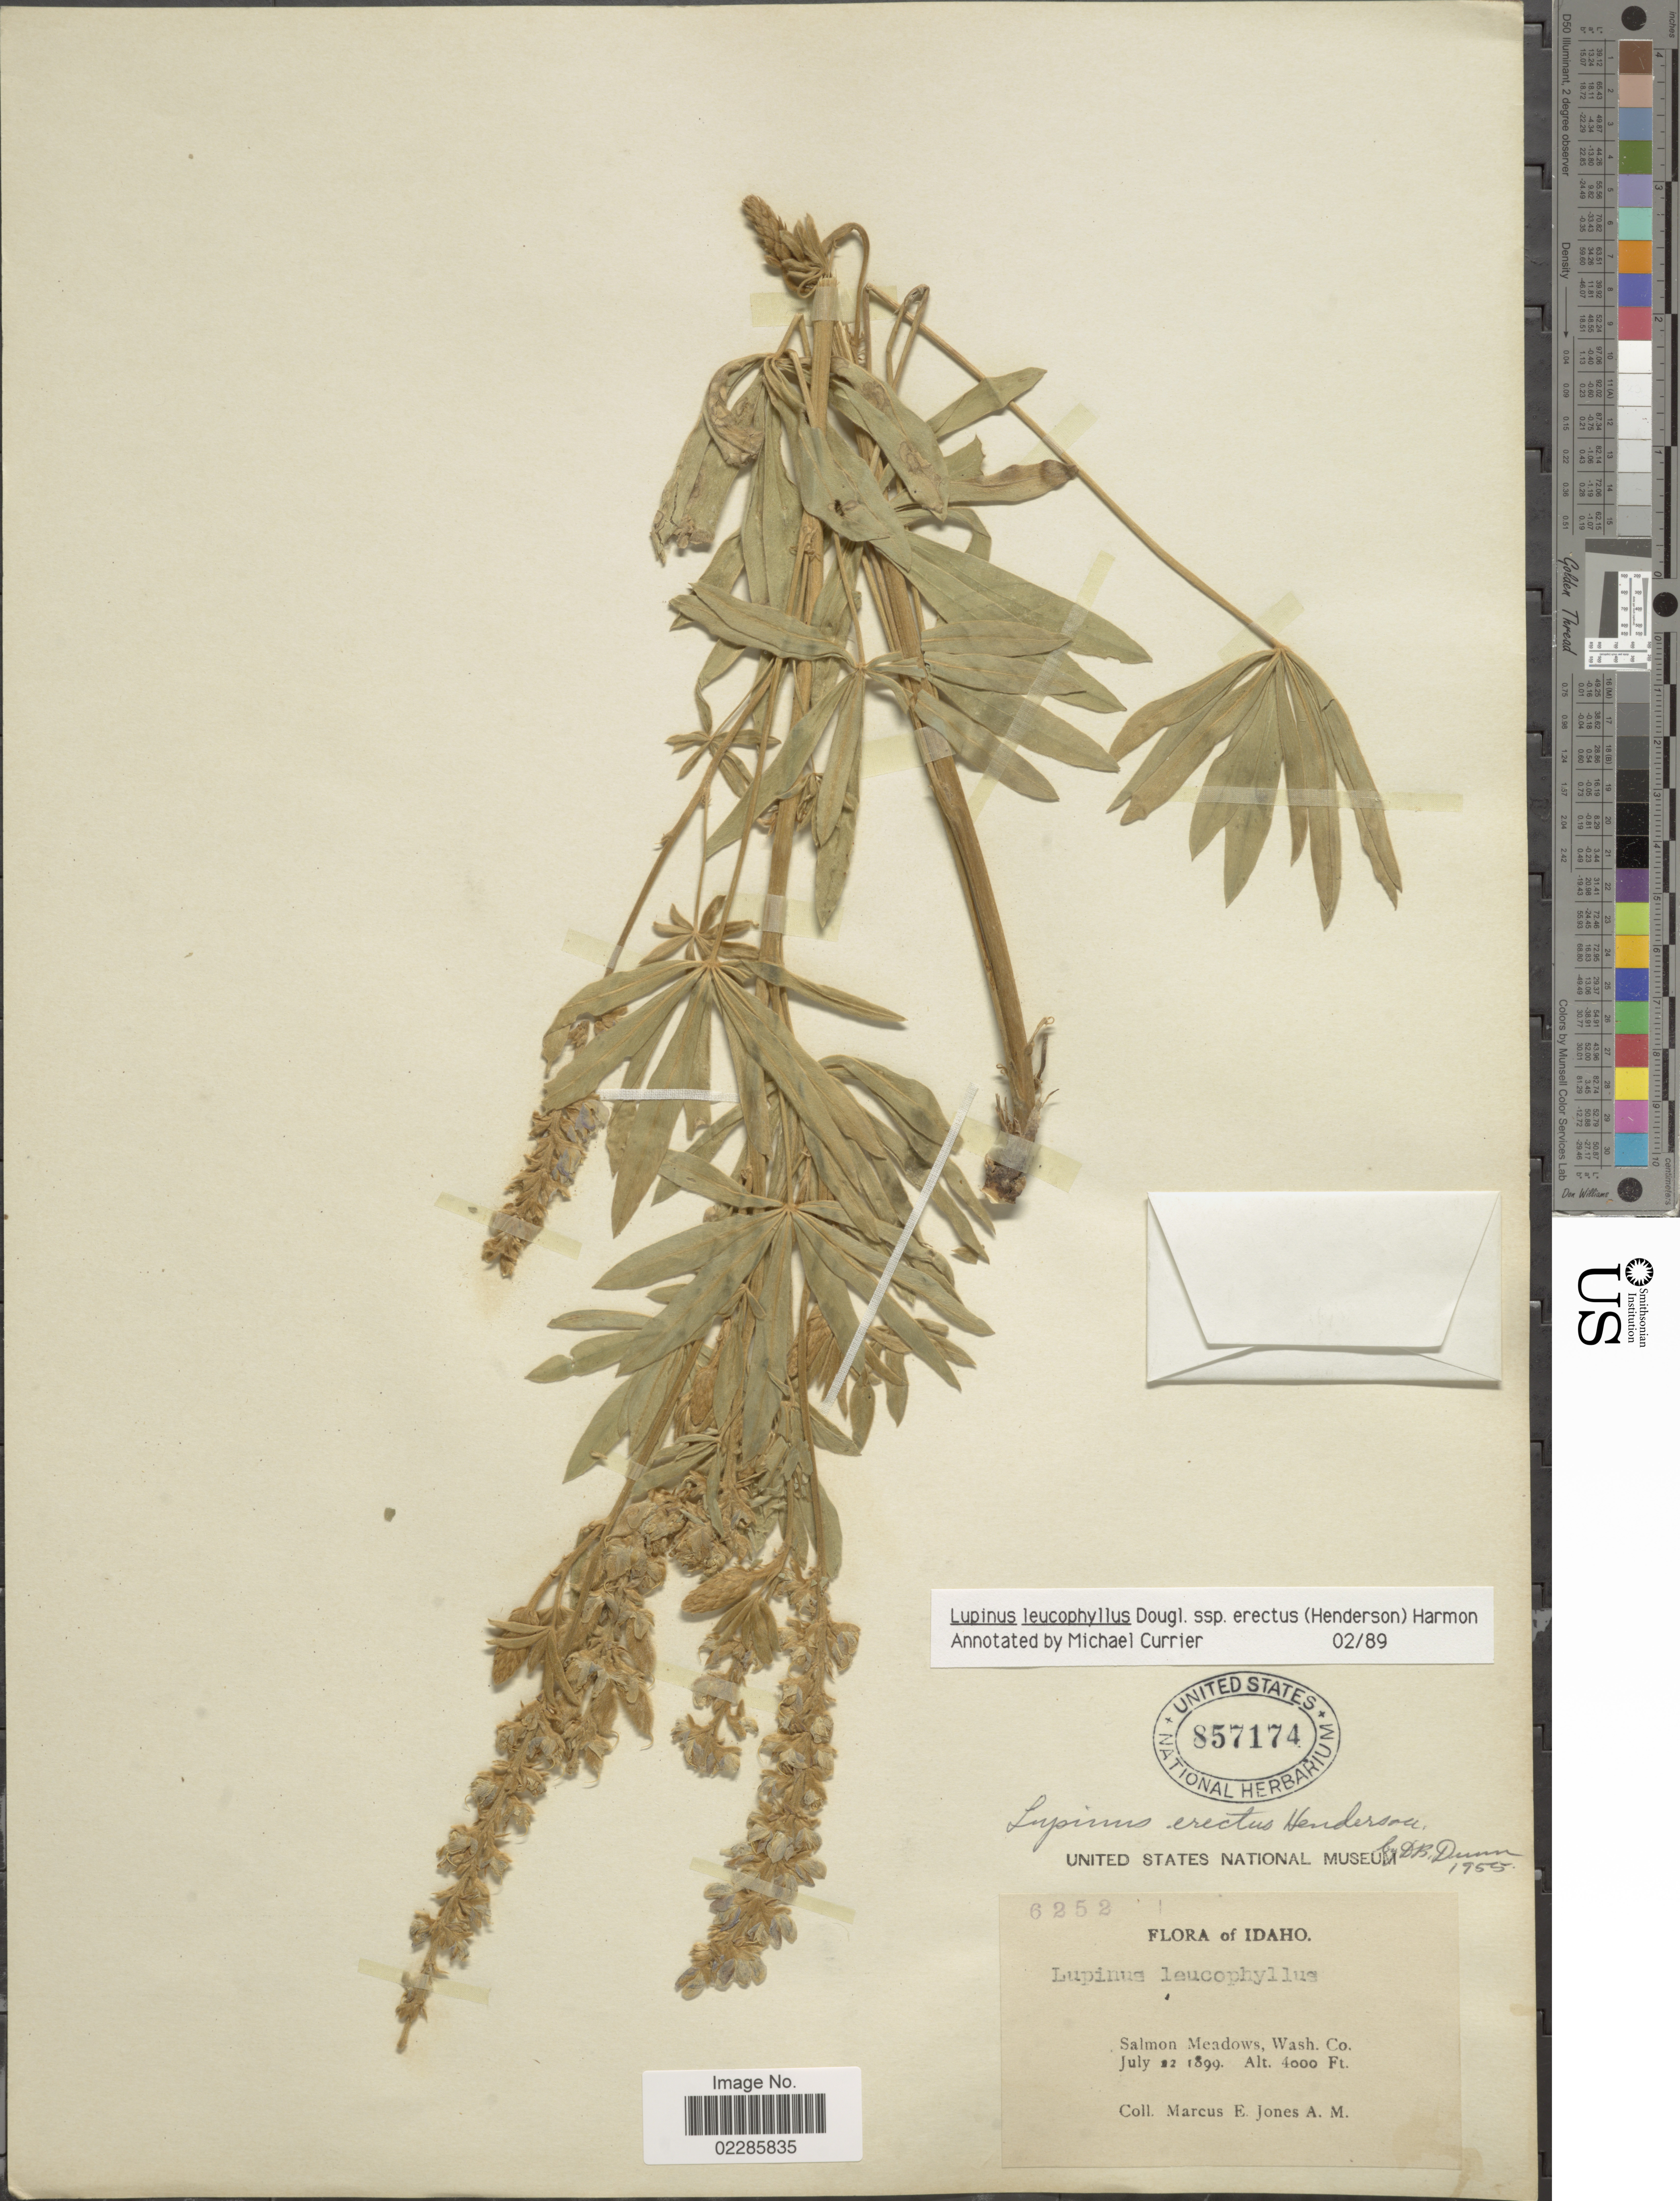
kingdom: Plantae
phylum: Tracheophyta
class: Magnoliopsida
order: Fabales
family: Fabaceae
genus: Lupinus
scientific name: Lupinus leucophyllus subsp. erectus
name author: (Douglass M.Hend.) Harmon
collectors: M. E. Jones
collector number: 6252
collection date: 1899-07-12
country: United States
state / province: Idaho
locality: Salmon Meadows, Wash Co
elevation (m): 1219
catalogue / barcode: US 857174